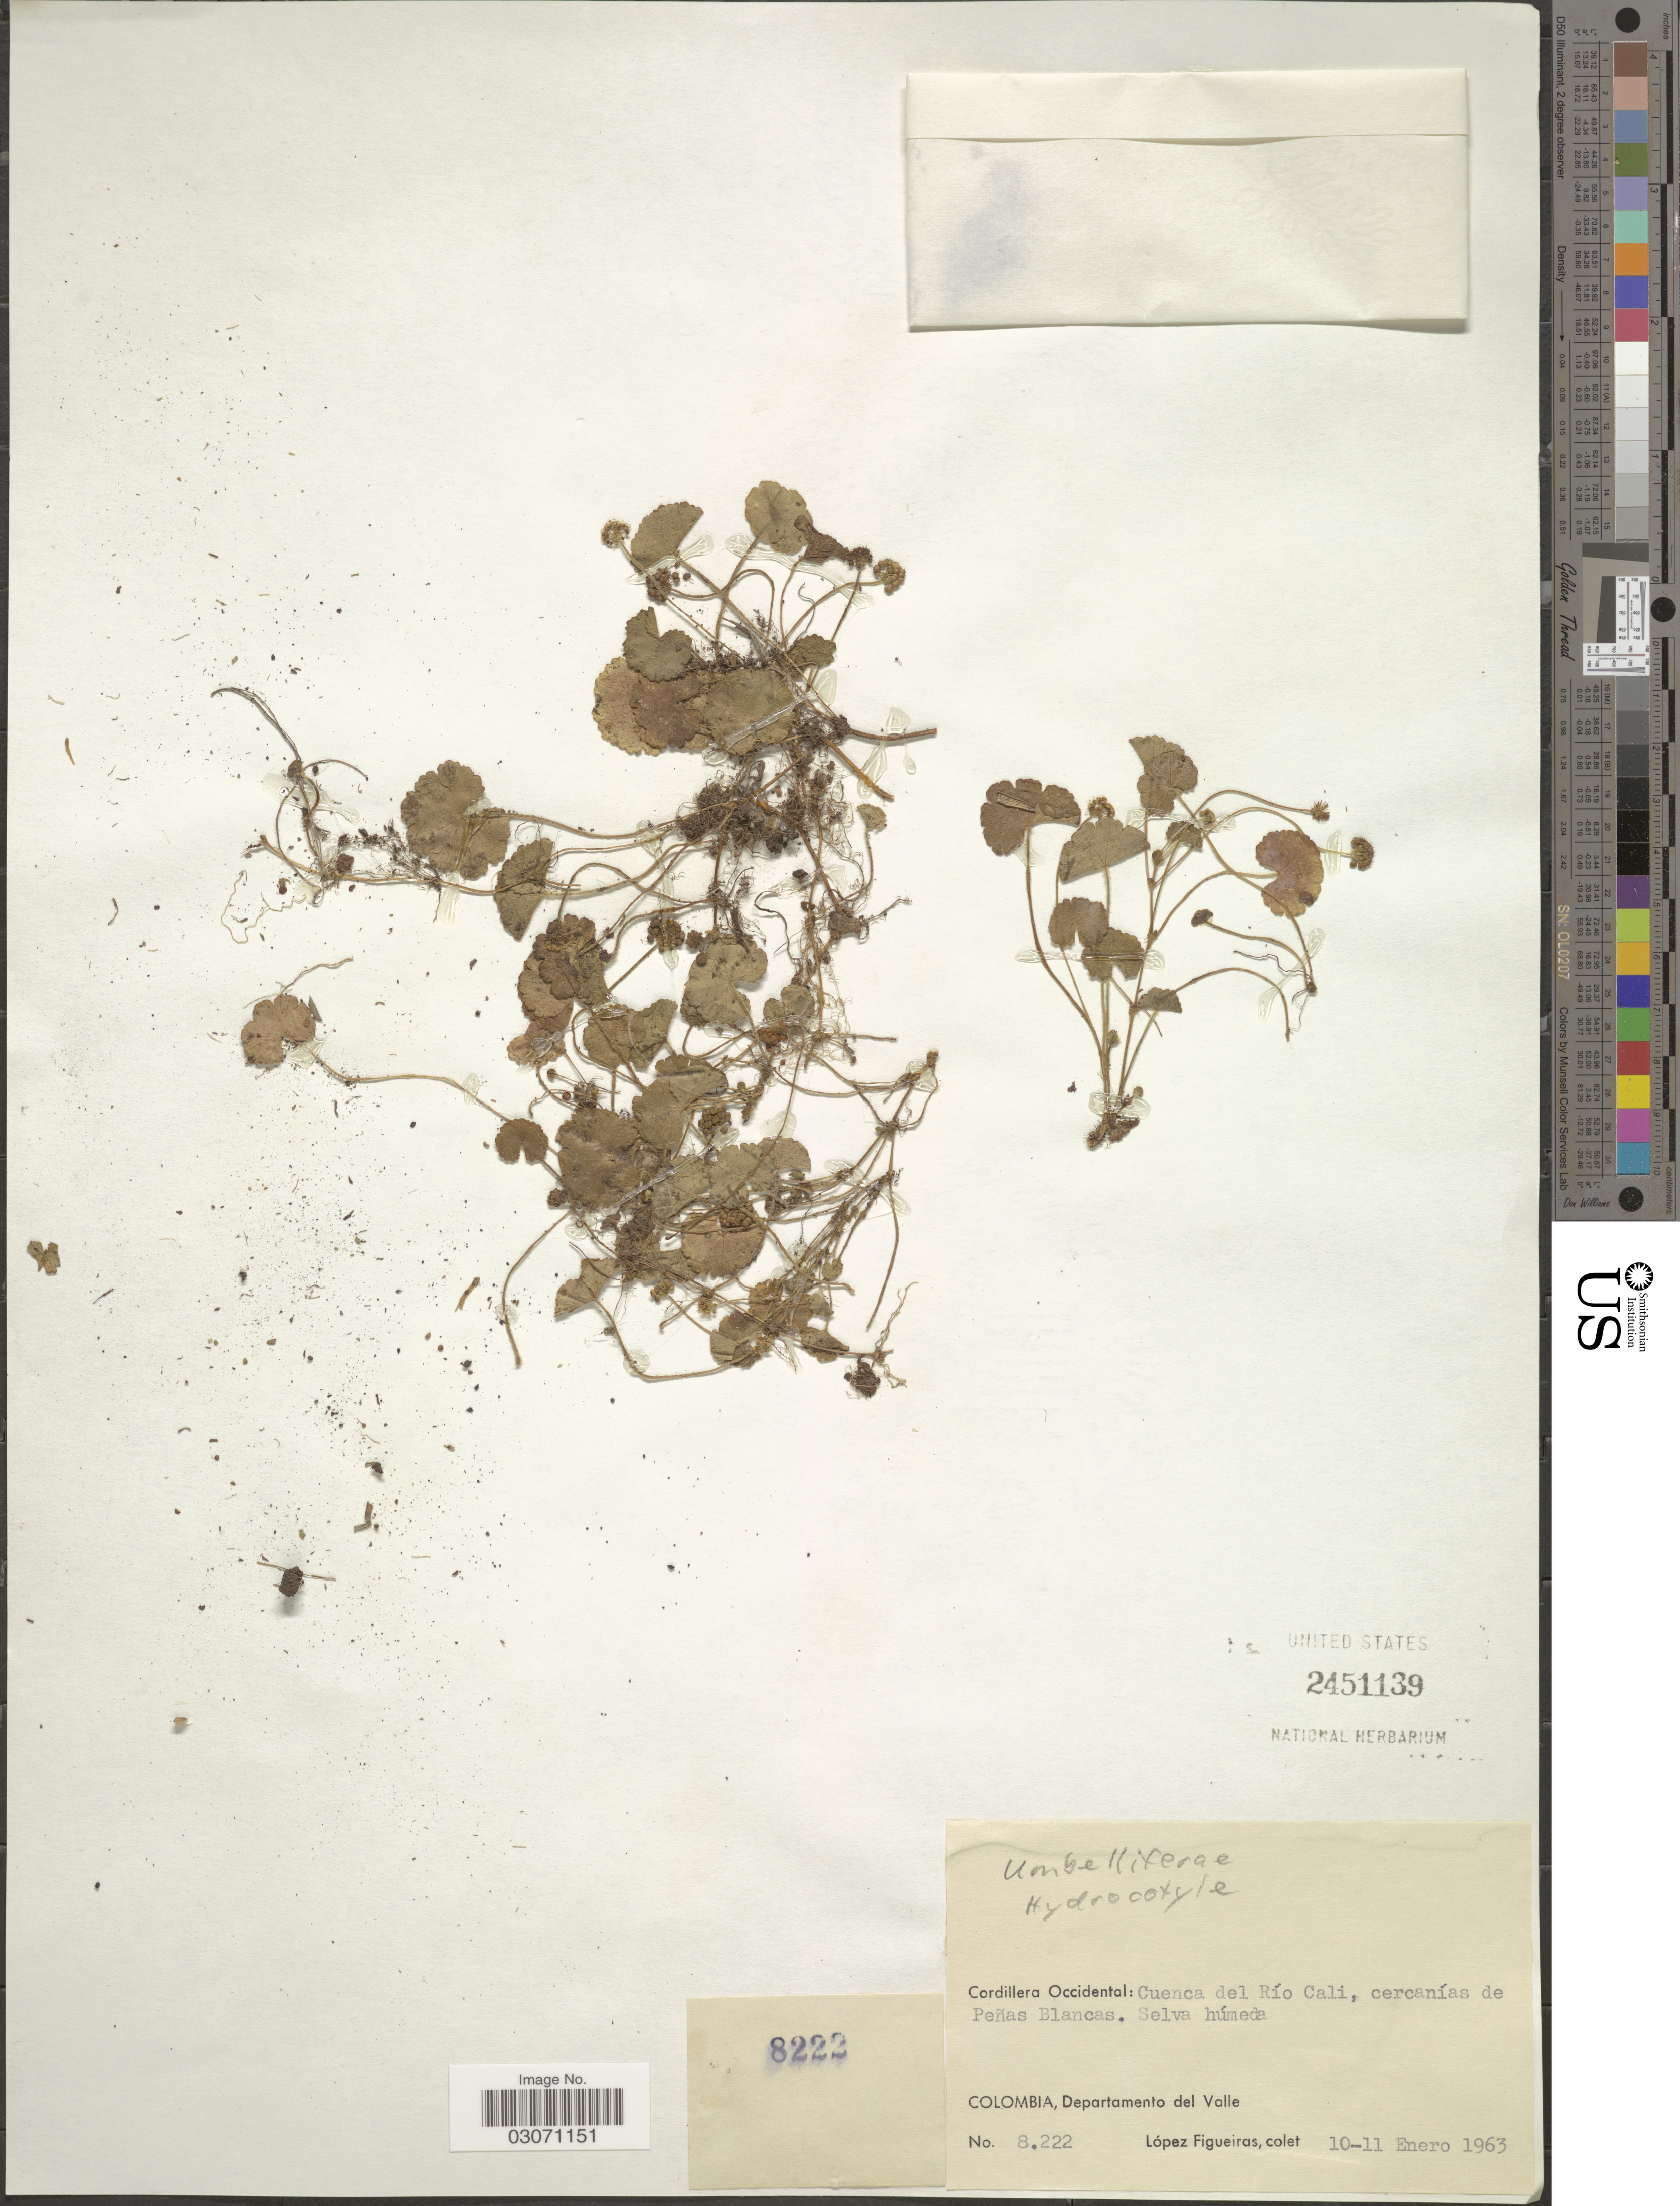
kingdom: Plantae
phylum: Tracheophyta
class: Magnoliopsida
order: Apiales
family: Araliaceae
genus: Hydrocotyle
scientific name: Hydrocotyle bonplandi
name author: A. Rich.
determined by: Mendoza, M.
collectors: M. López Figueiras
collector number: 8222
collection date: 1963-01-10/1963-01-11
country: Colombia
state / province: Valle del Cauca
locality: Cordillera Occidental: Cuenca del Río Cali, cercanías de Peñas Blancas, Departamento del Valle.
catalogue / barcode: US 2451139